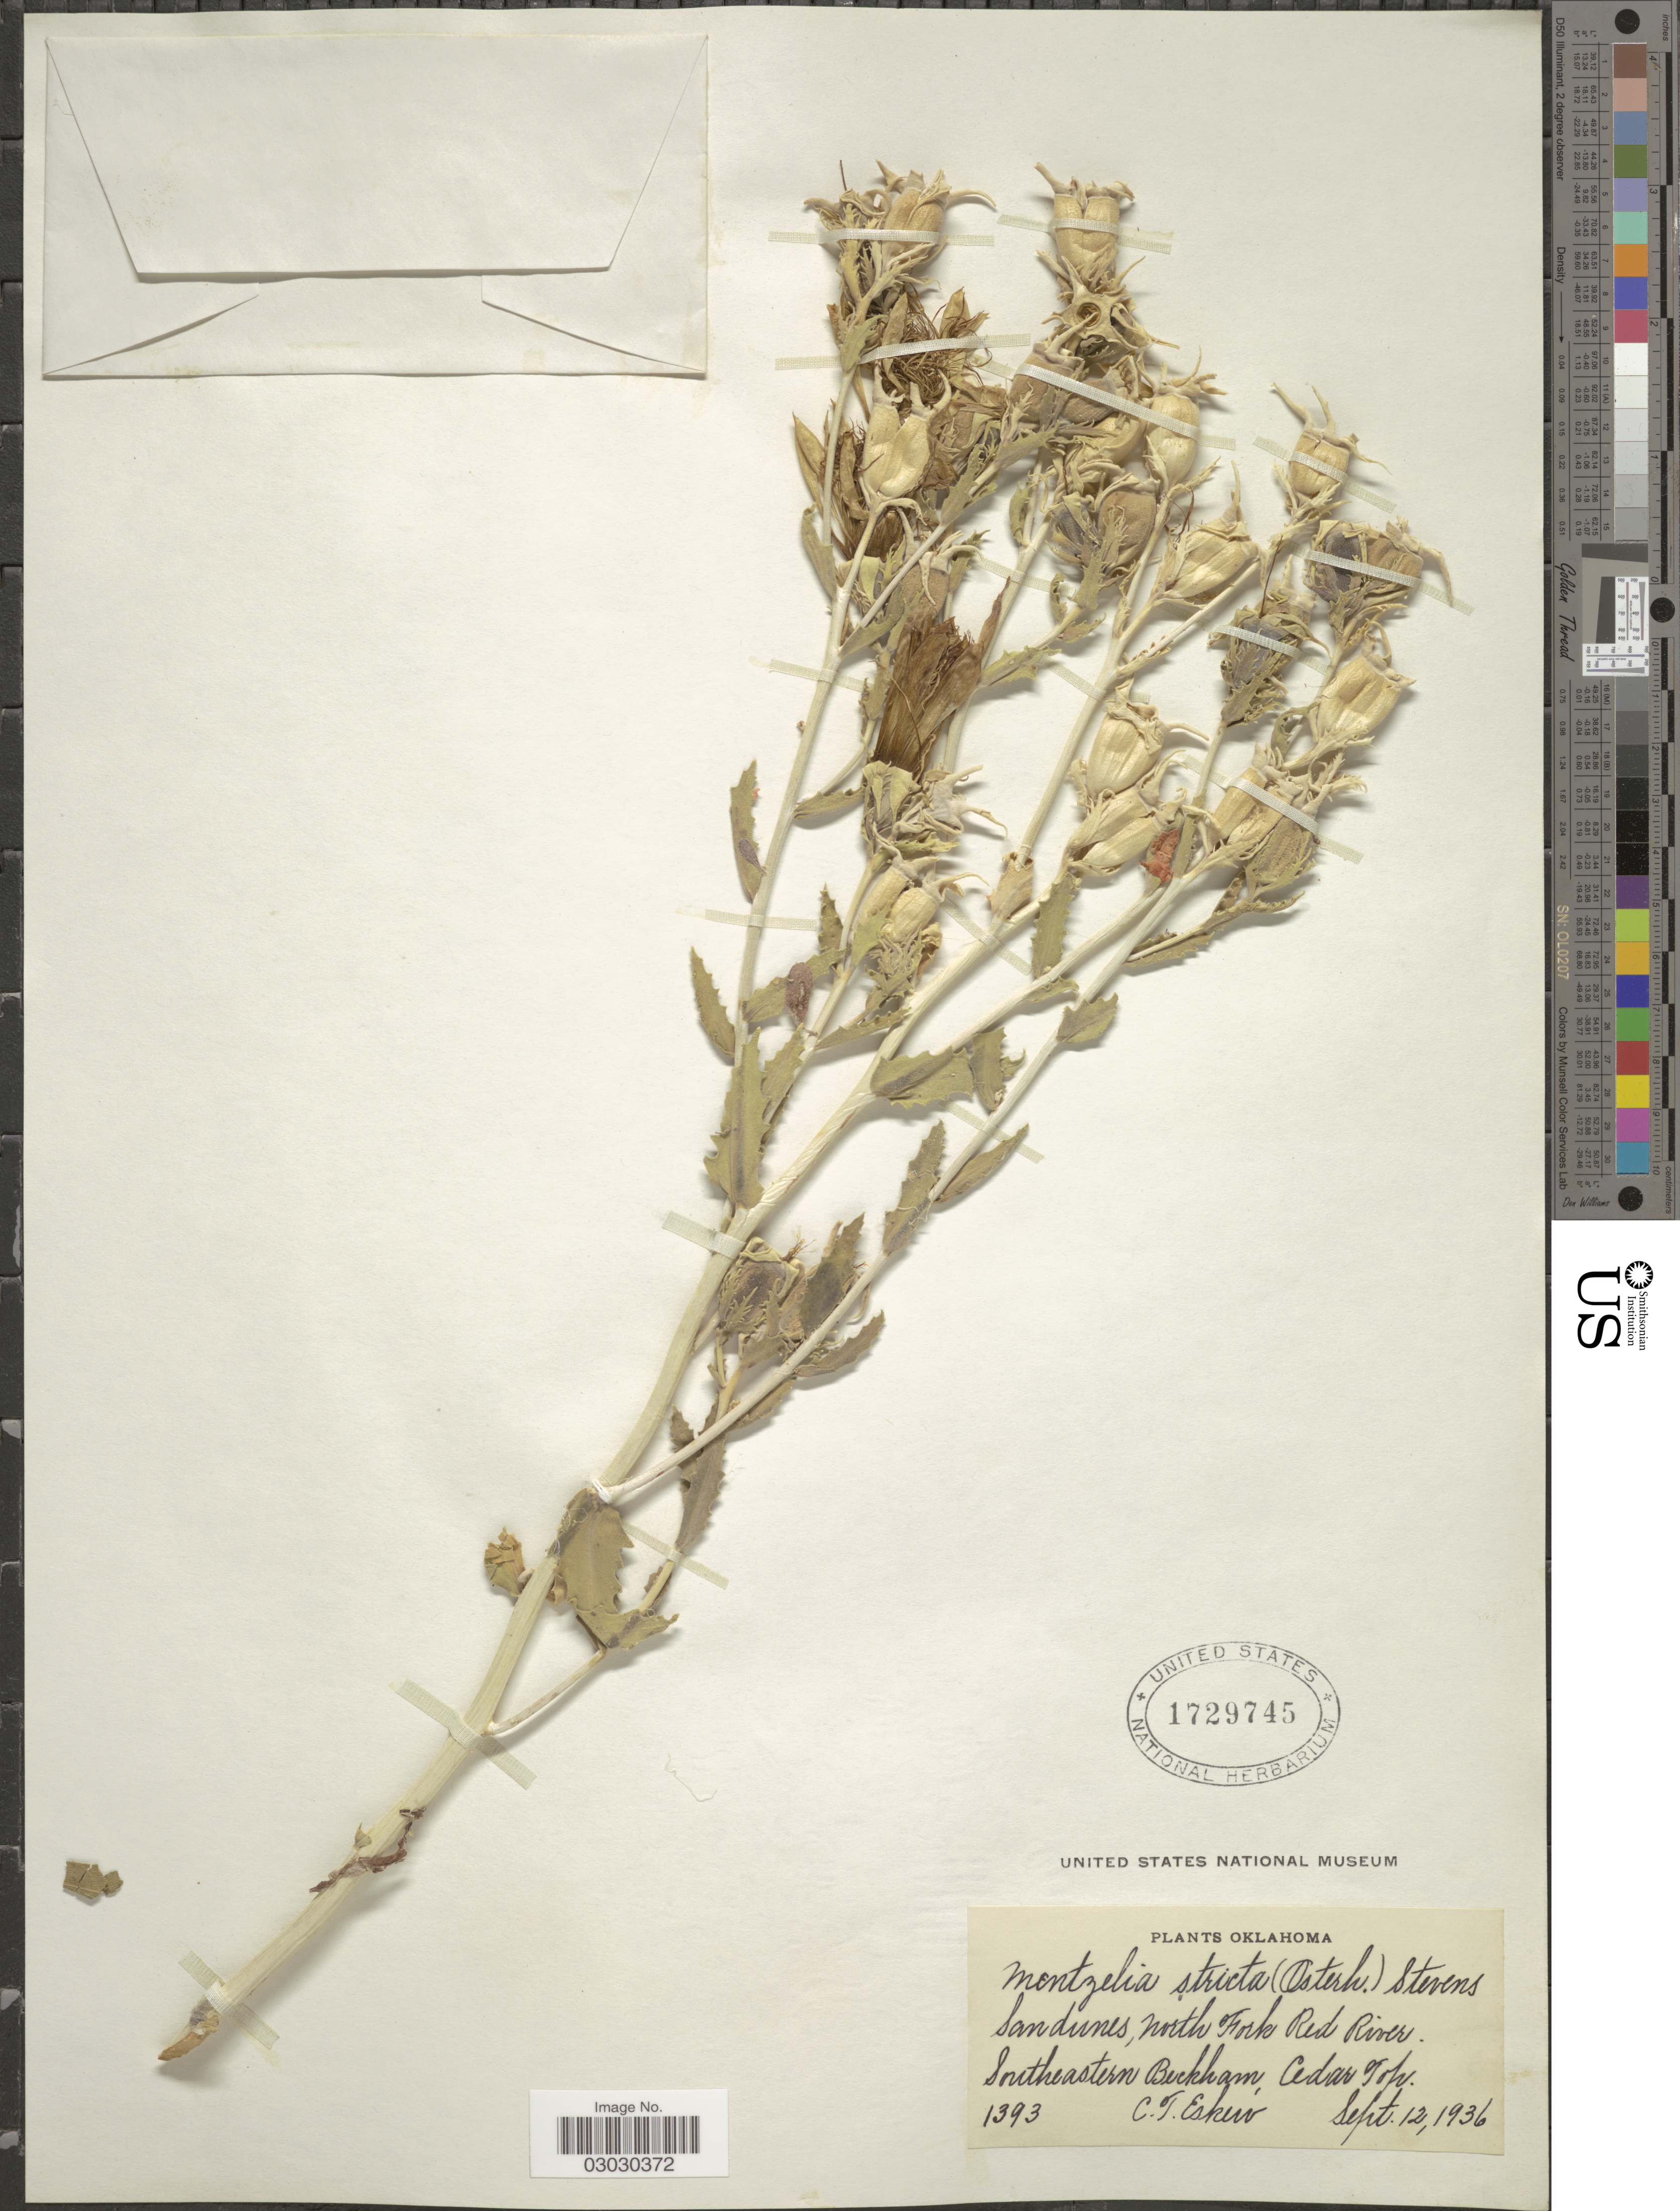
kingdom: Plantae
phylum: Tracheophyta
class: Magnoliopsida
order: Cornales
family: Loasaceae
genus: Mentzelia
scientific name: Mentzelia stricta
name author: (Osterh.) Stevens ex Jeffs & Little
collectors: C. Eskew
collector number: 1393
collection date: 1936-09-12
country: United States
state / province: Oklahoma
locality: Sandunes, North Fork Red River. Southeastern Beckham, Cedar Top.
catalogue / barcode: US 1729745